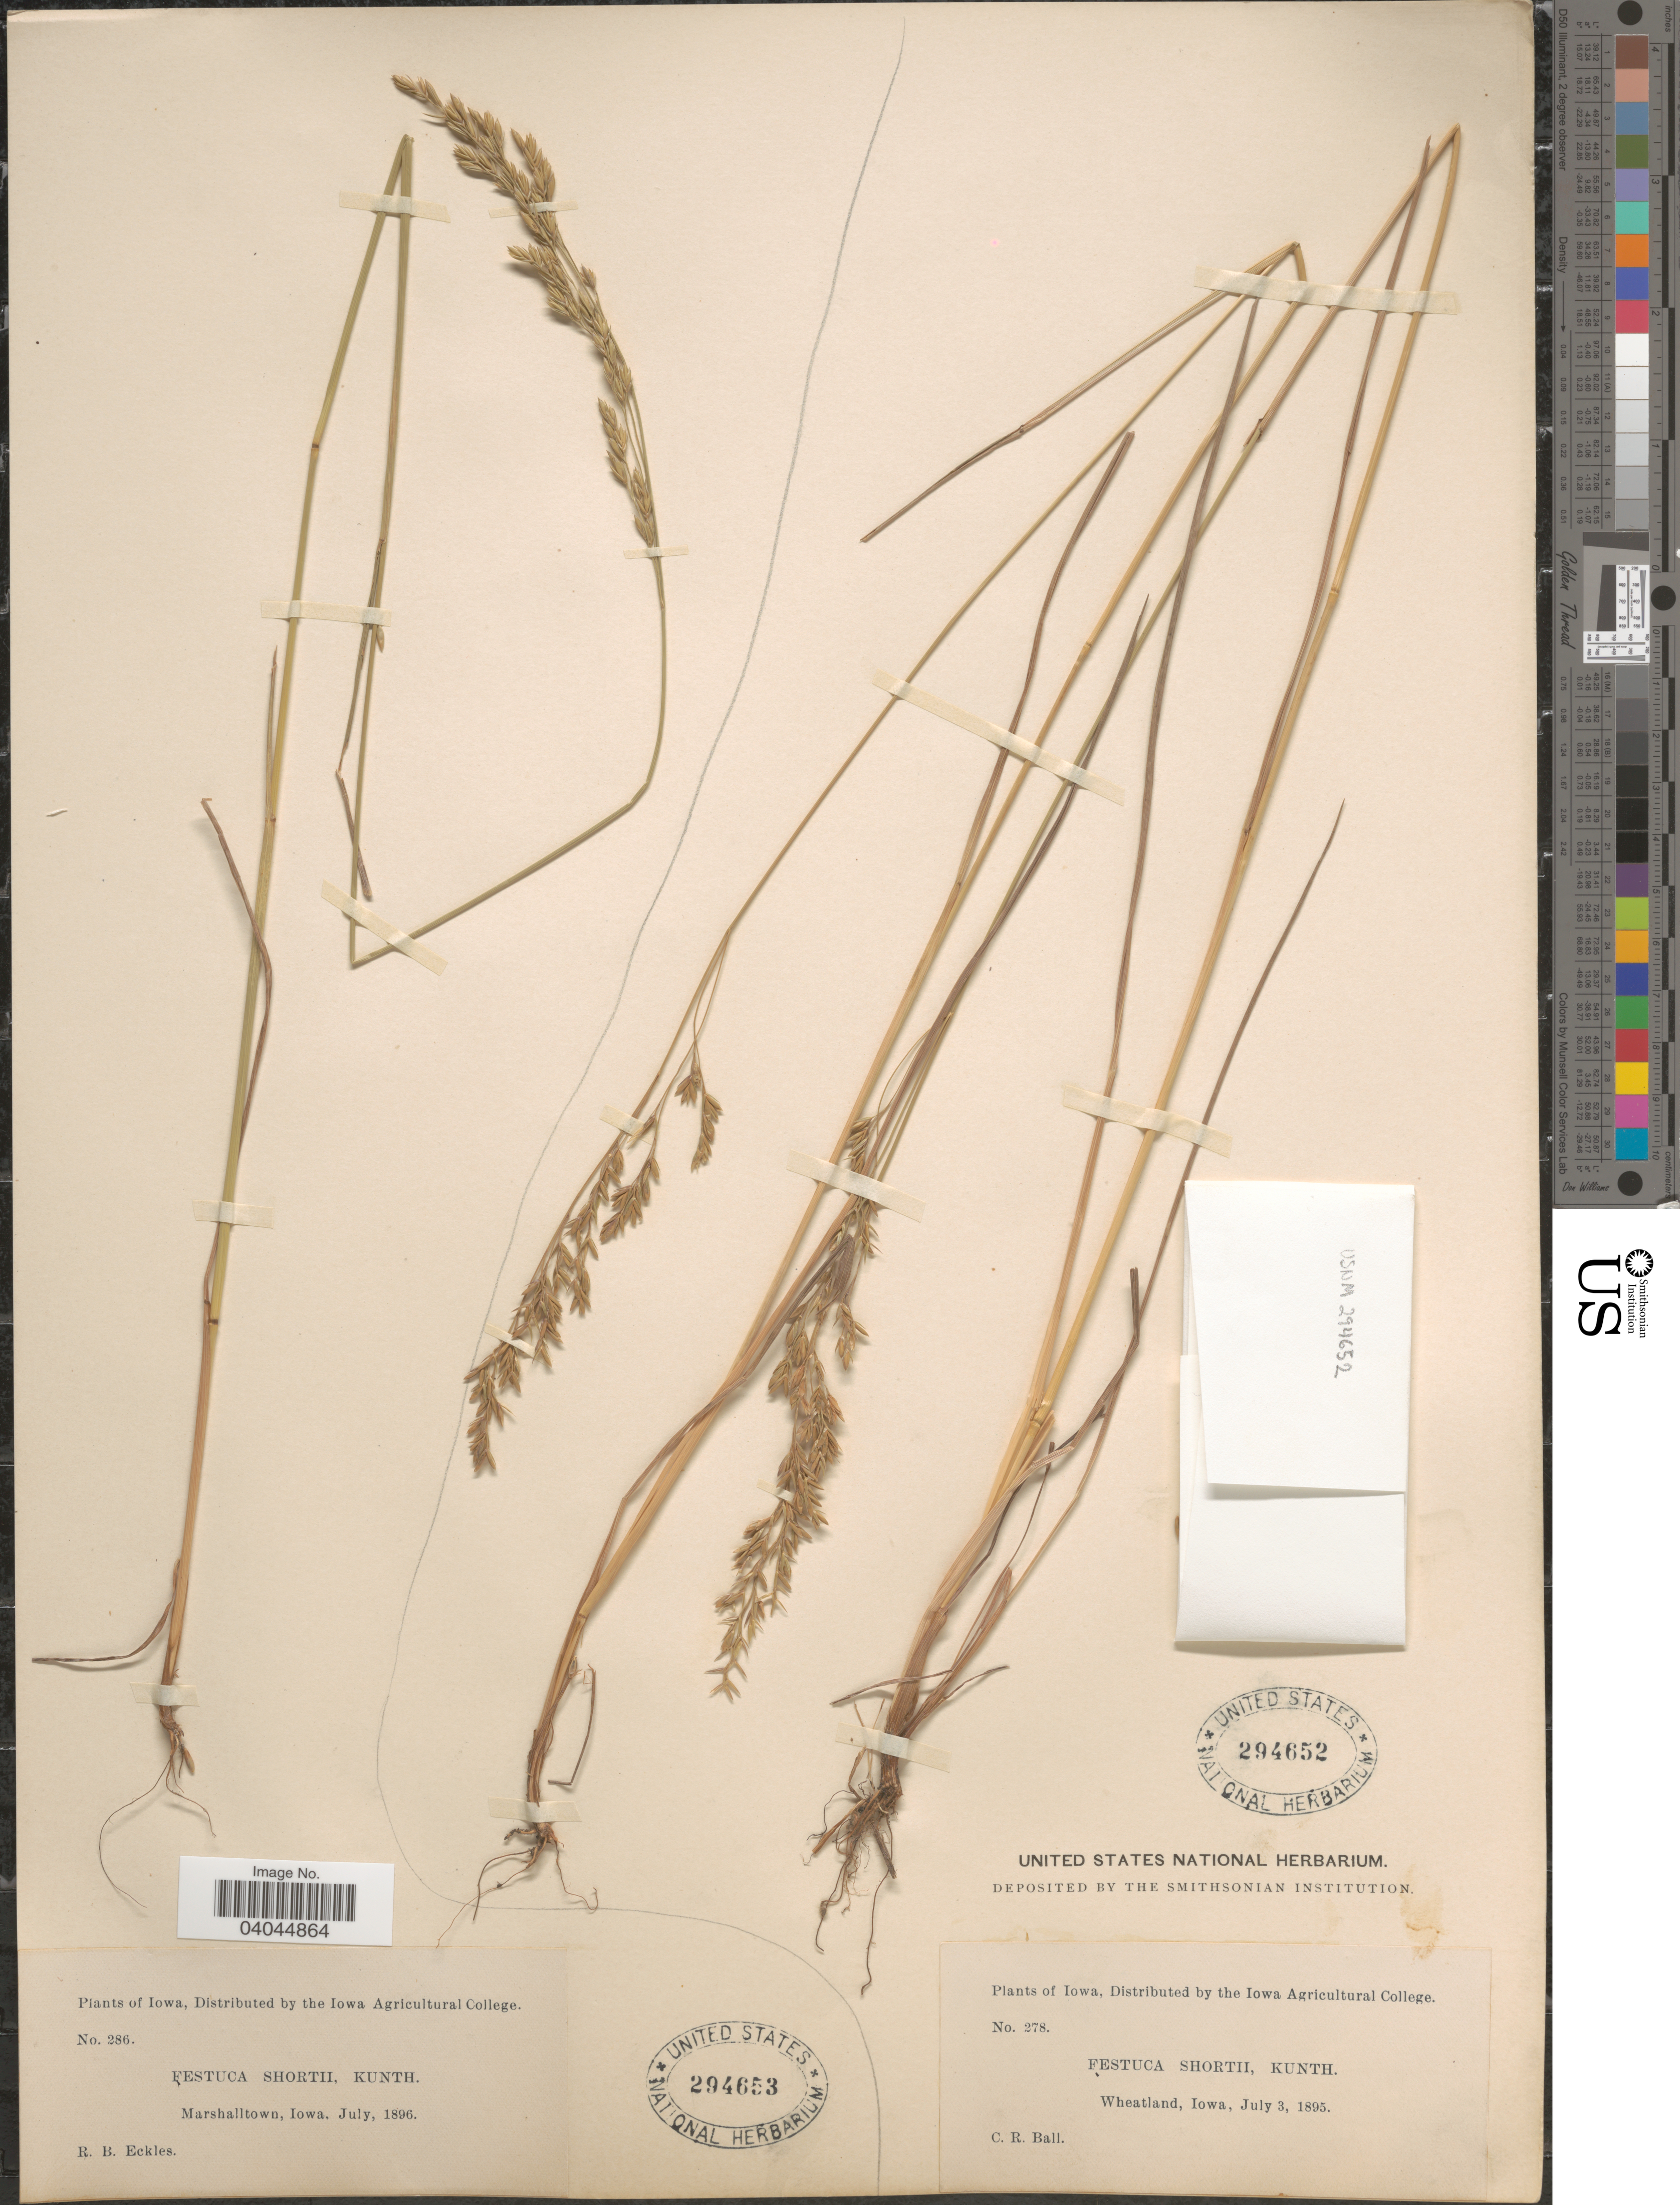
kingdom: Plantae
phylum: Tracheophyta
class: Liliopsida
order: Poales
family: Poaceae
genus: Festuca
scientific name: Festuca paradoxa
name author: Desv.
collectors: R. Eckles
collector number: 286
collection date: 1896-07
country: United States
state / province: Iowa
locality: Marshalltown.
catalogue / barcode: US 294653-2